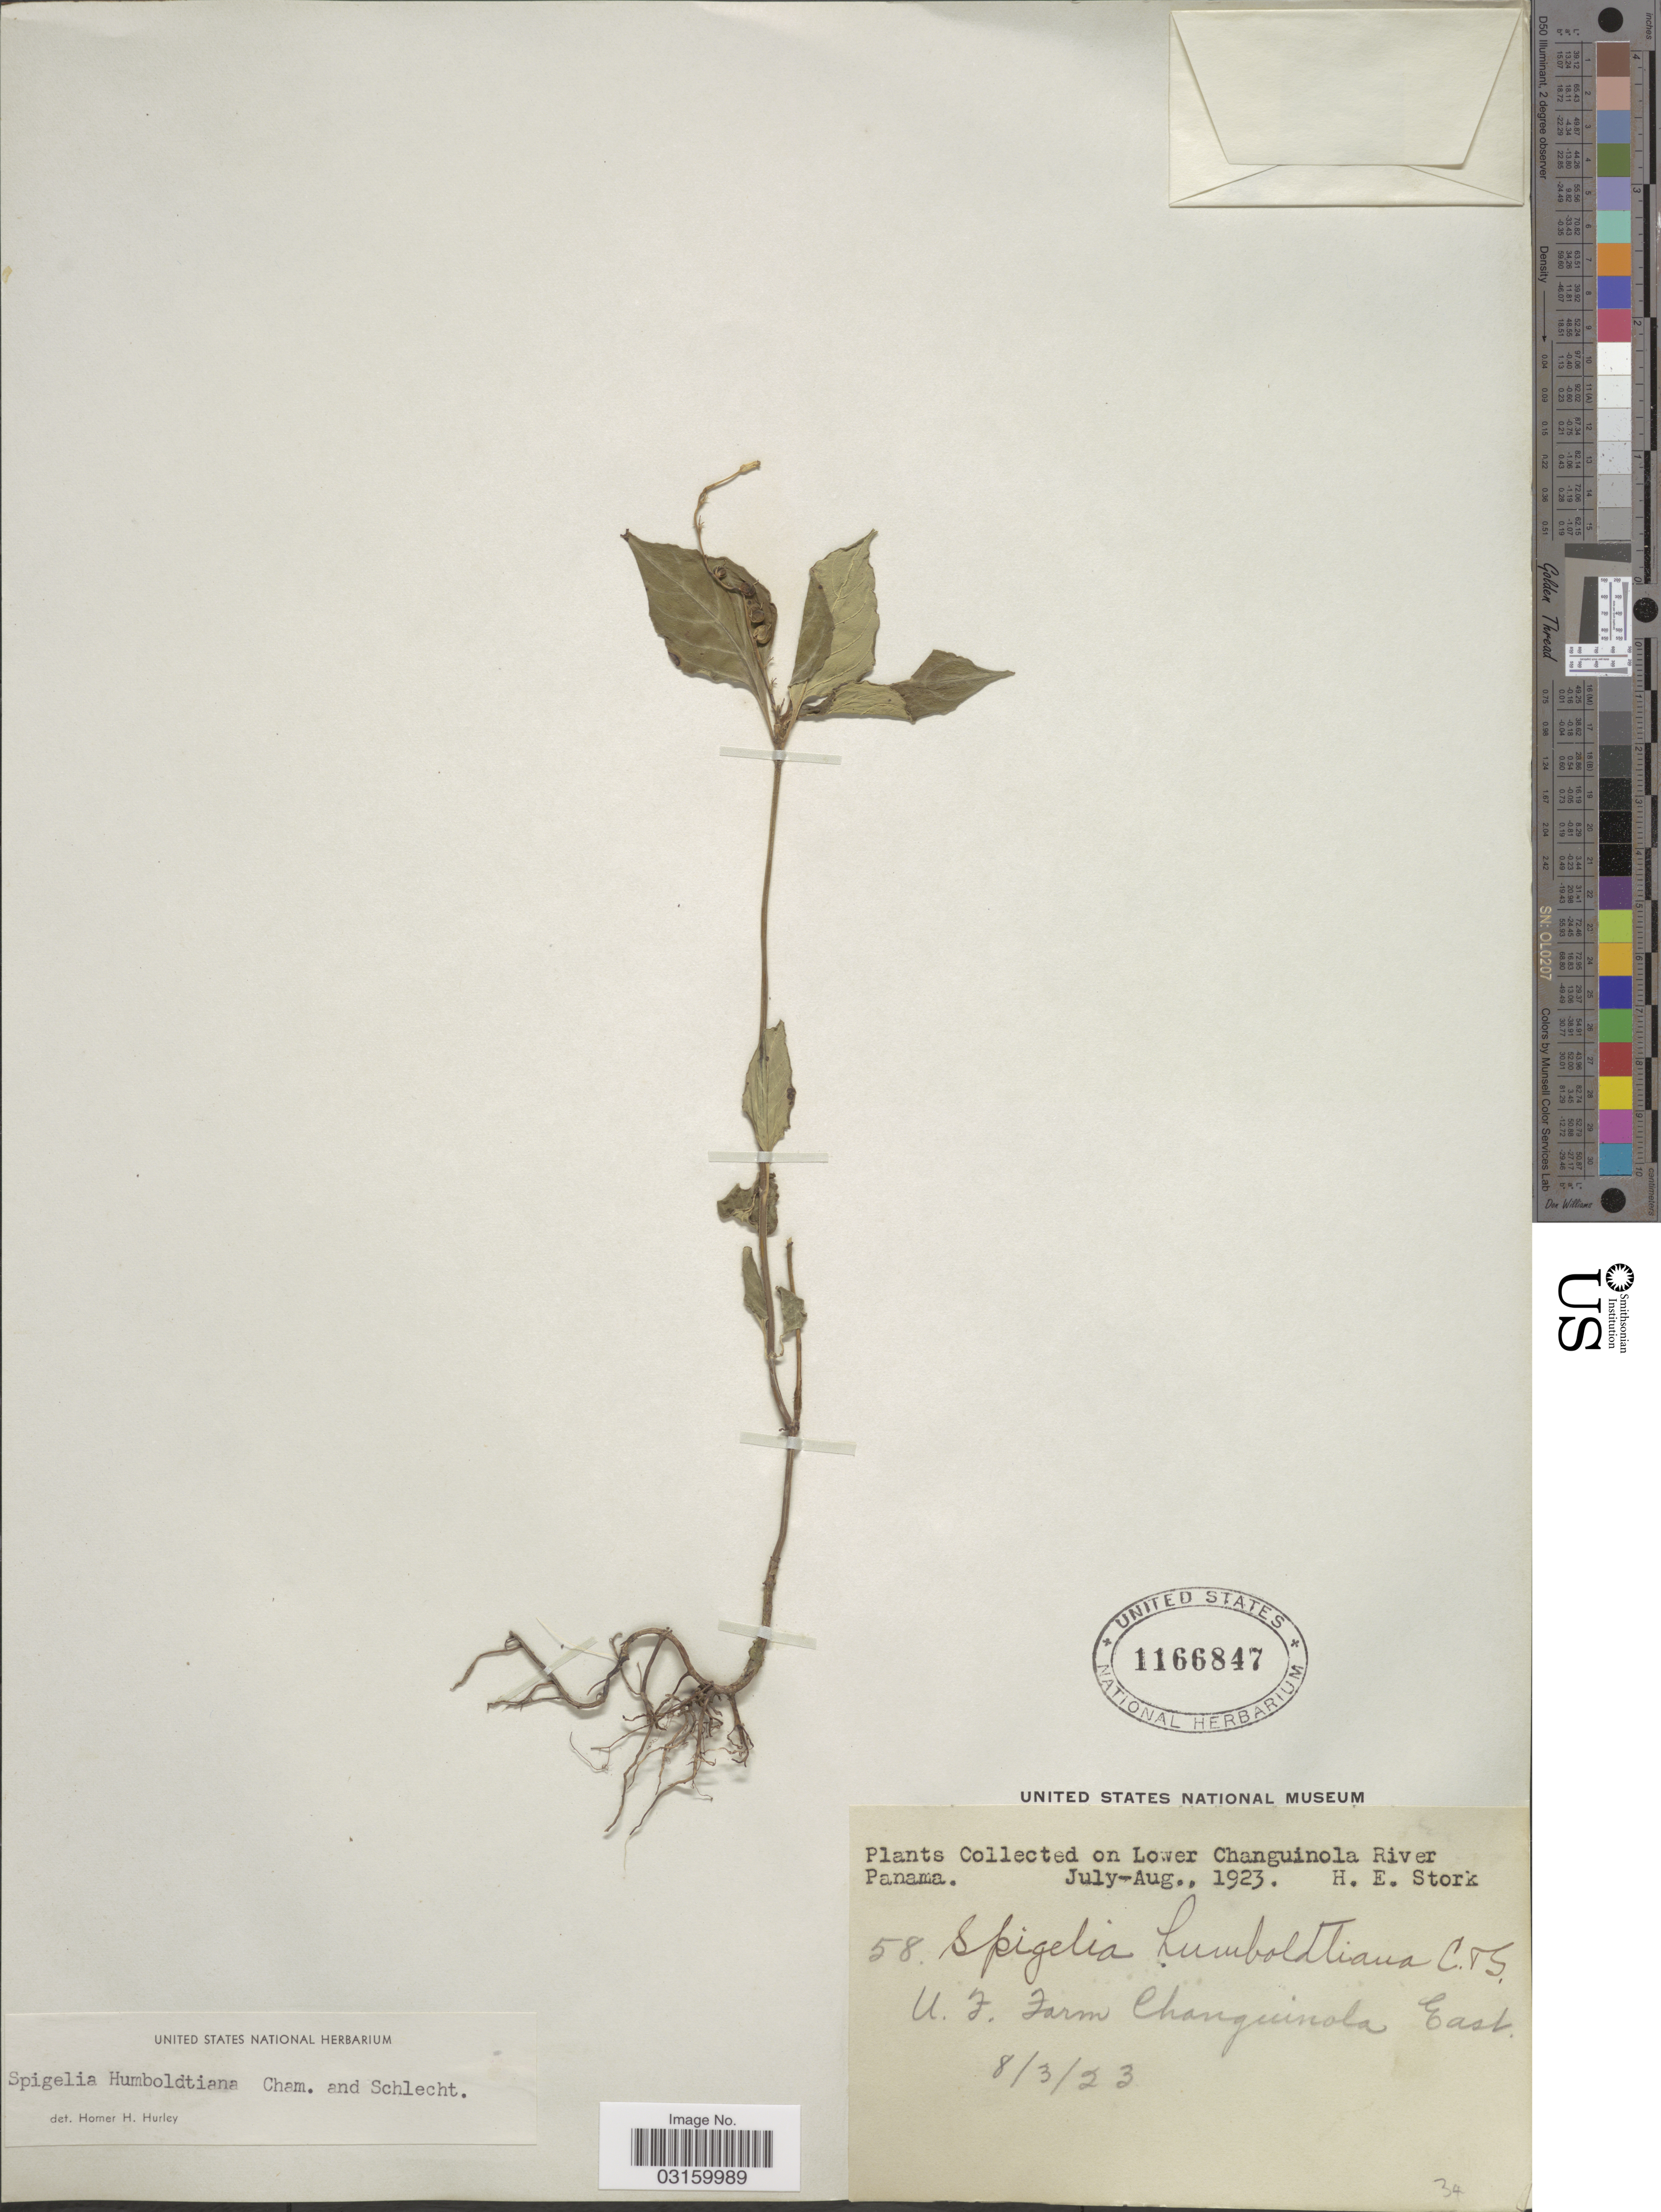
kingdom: Plantae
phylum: Tracheophyta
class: Magnoliopsida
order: Gentianales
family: Loganiaceae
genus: Spigelia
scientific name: Spigelia humboldtiana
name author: Cham. & Schltdl.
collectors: H. E. Stork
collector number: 58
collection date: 1923-03-08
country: Panama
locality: Lower Changuinola River, U.F. Farm Changuinola East.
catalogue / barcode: US 1166847